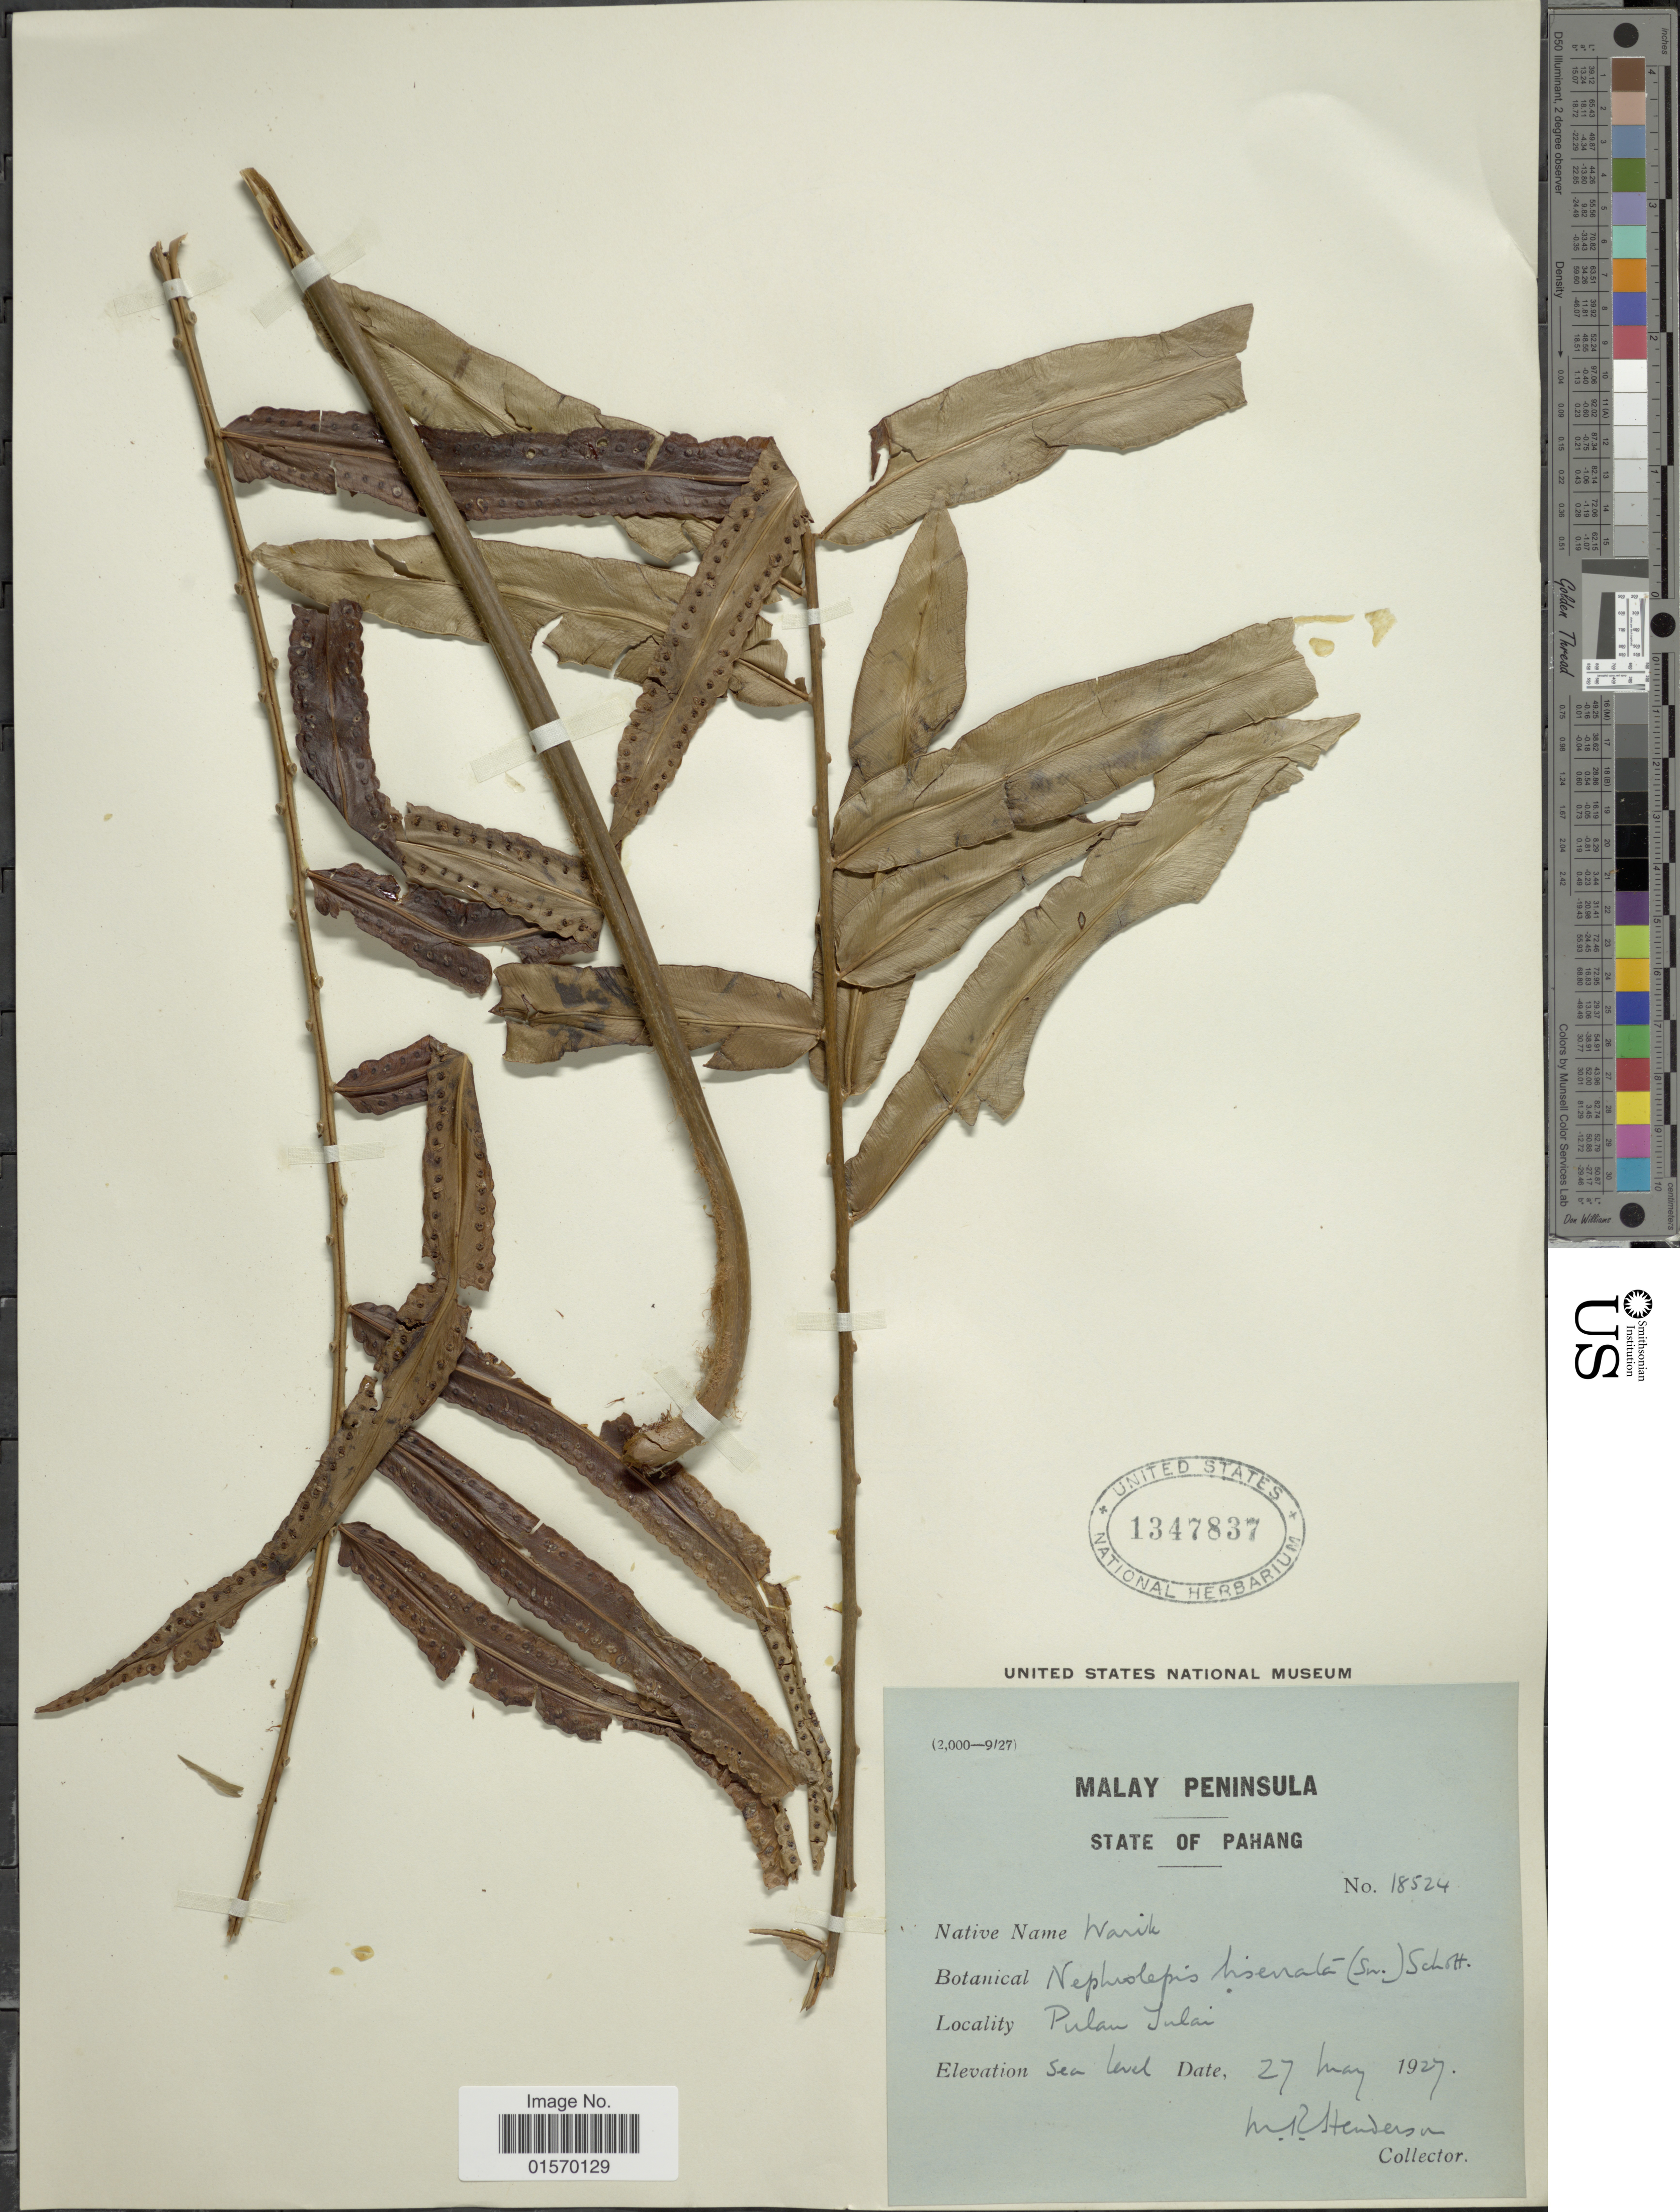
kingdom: Plantae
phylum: Tracheophyta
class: Polypodiopsida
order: Polypodiales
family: Nephrolepidaceae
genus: Nephrolepis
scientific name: Nephrolepis biserrata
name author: (Sw.) Schott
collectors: M. Henderson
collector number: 18524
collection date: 1927-05-27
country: Malaysia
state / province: Pahang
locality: Malay Peninsula. Pulau Julai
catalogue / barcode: US 1347837